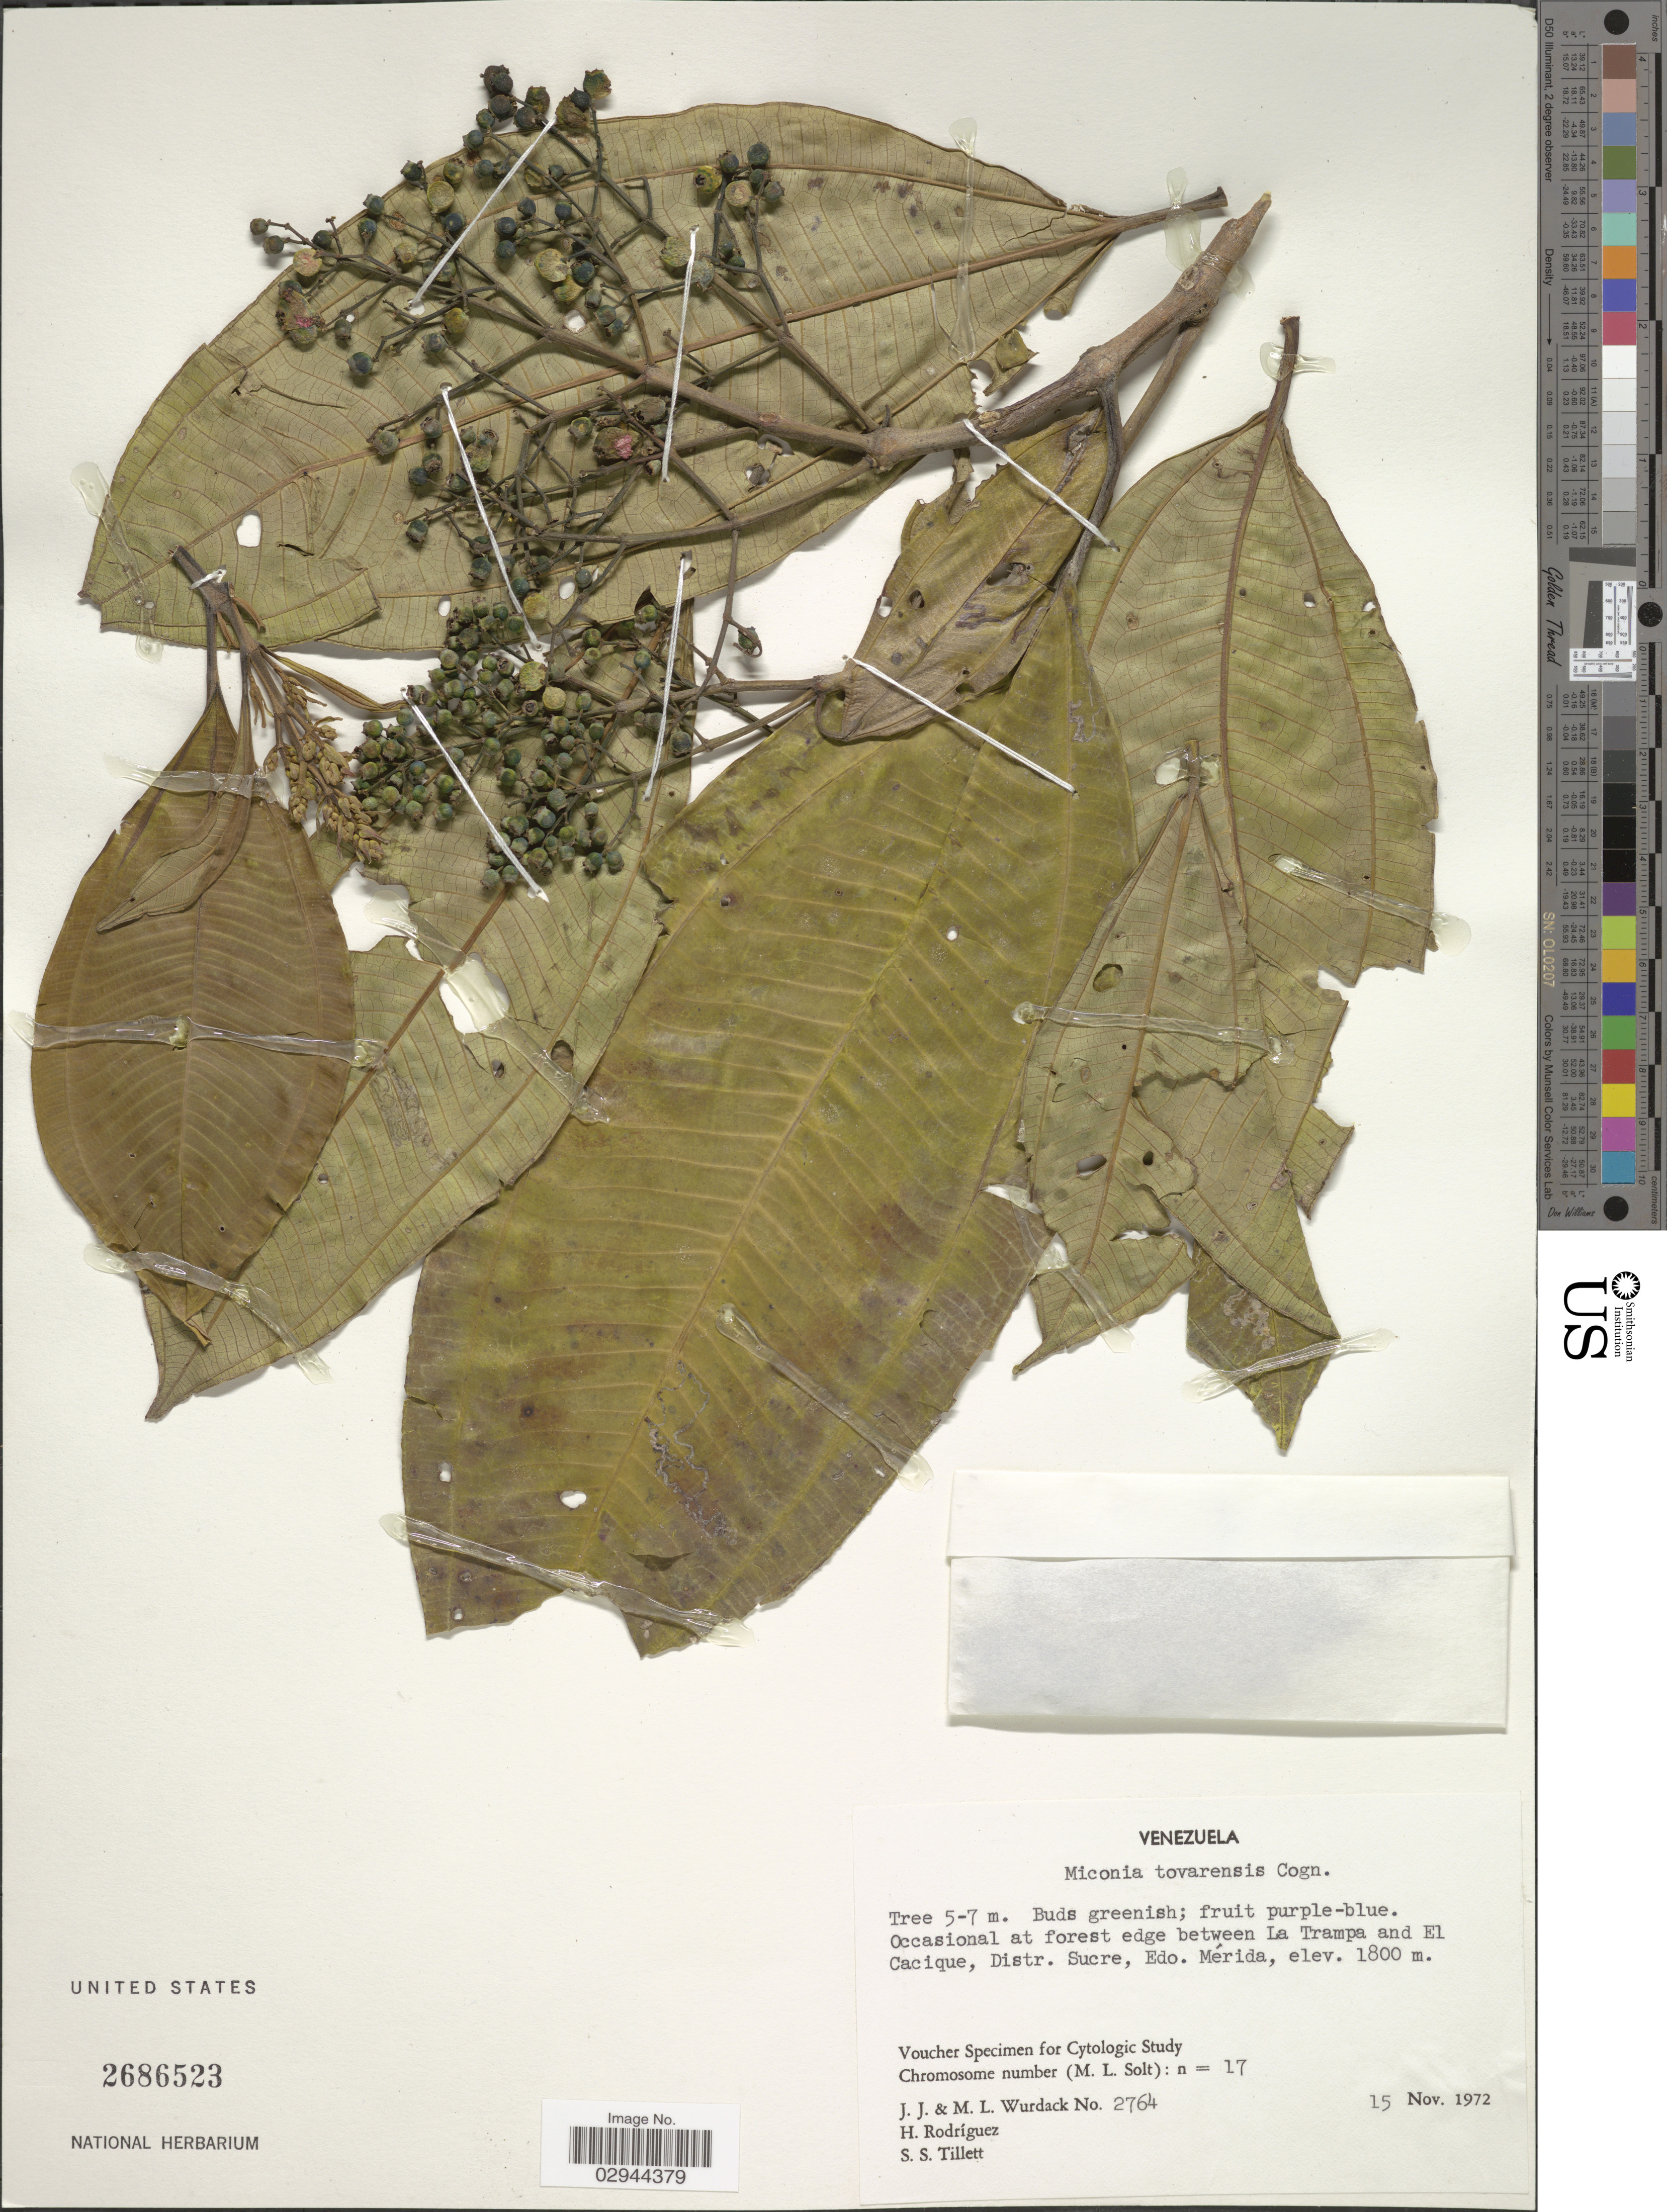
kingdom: Plantae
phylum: Tracheophyta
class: Magnoliopsida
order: Myrtales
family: Melastomataceae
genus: Miconia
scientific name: Miconia tovarensis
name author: Cogn.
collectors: J. J. Wurdack, M. L. Wurdack, H. Rodríguez & S. S. Tillett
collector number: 2764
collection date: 1972-11-15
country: Venezuela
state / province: Mérida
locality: Edge between La Trampa and El Cacique, Distr. Sucre, Edo. Mérida.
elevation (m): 1800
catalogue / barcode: US 2686523